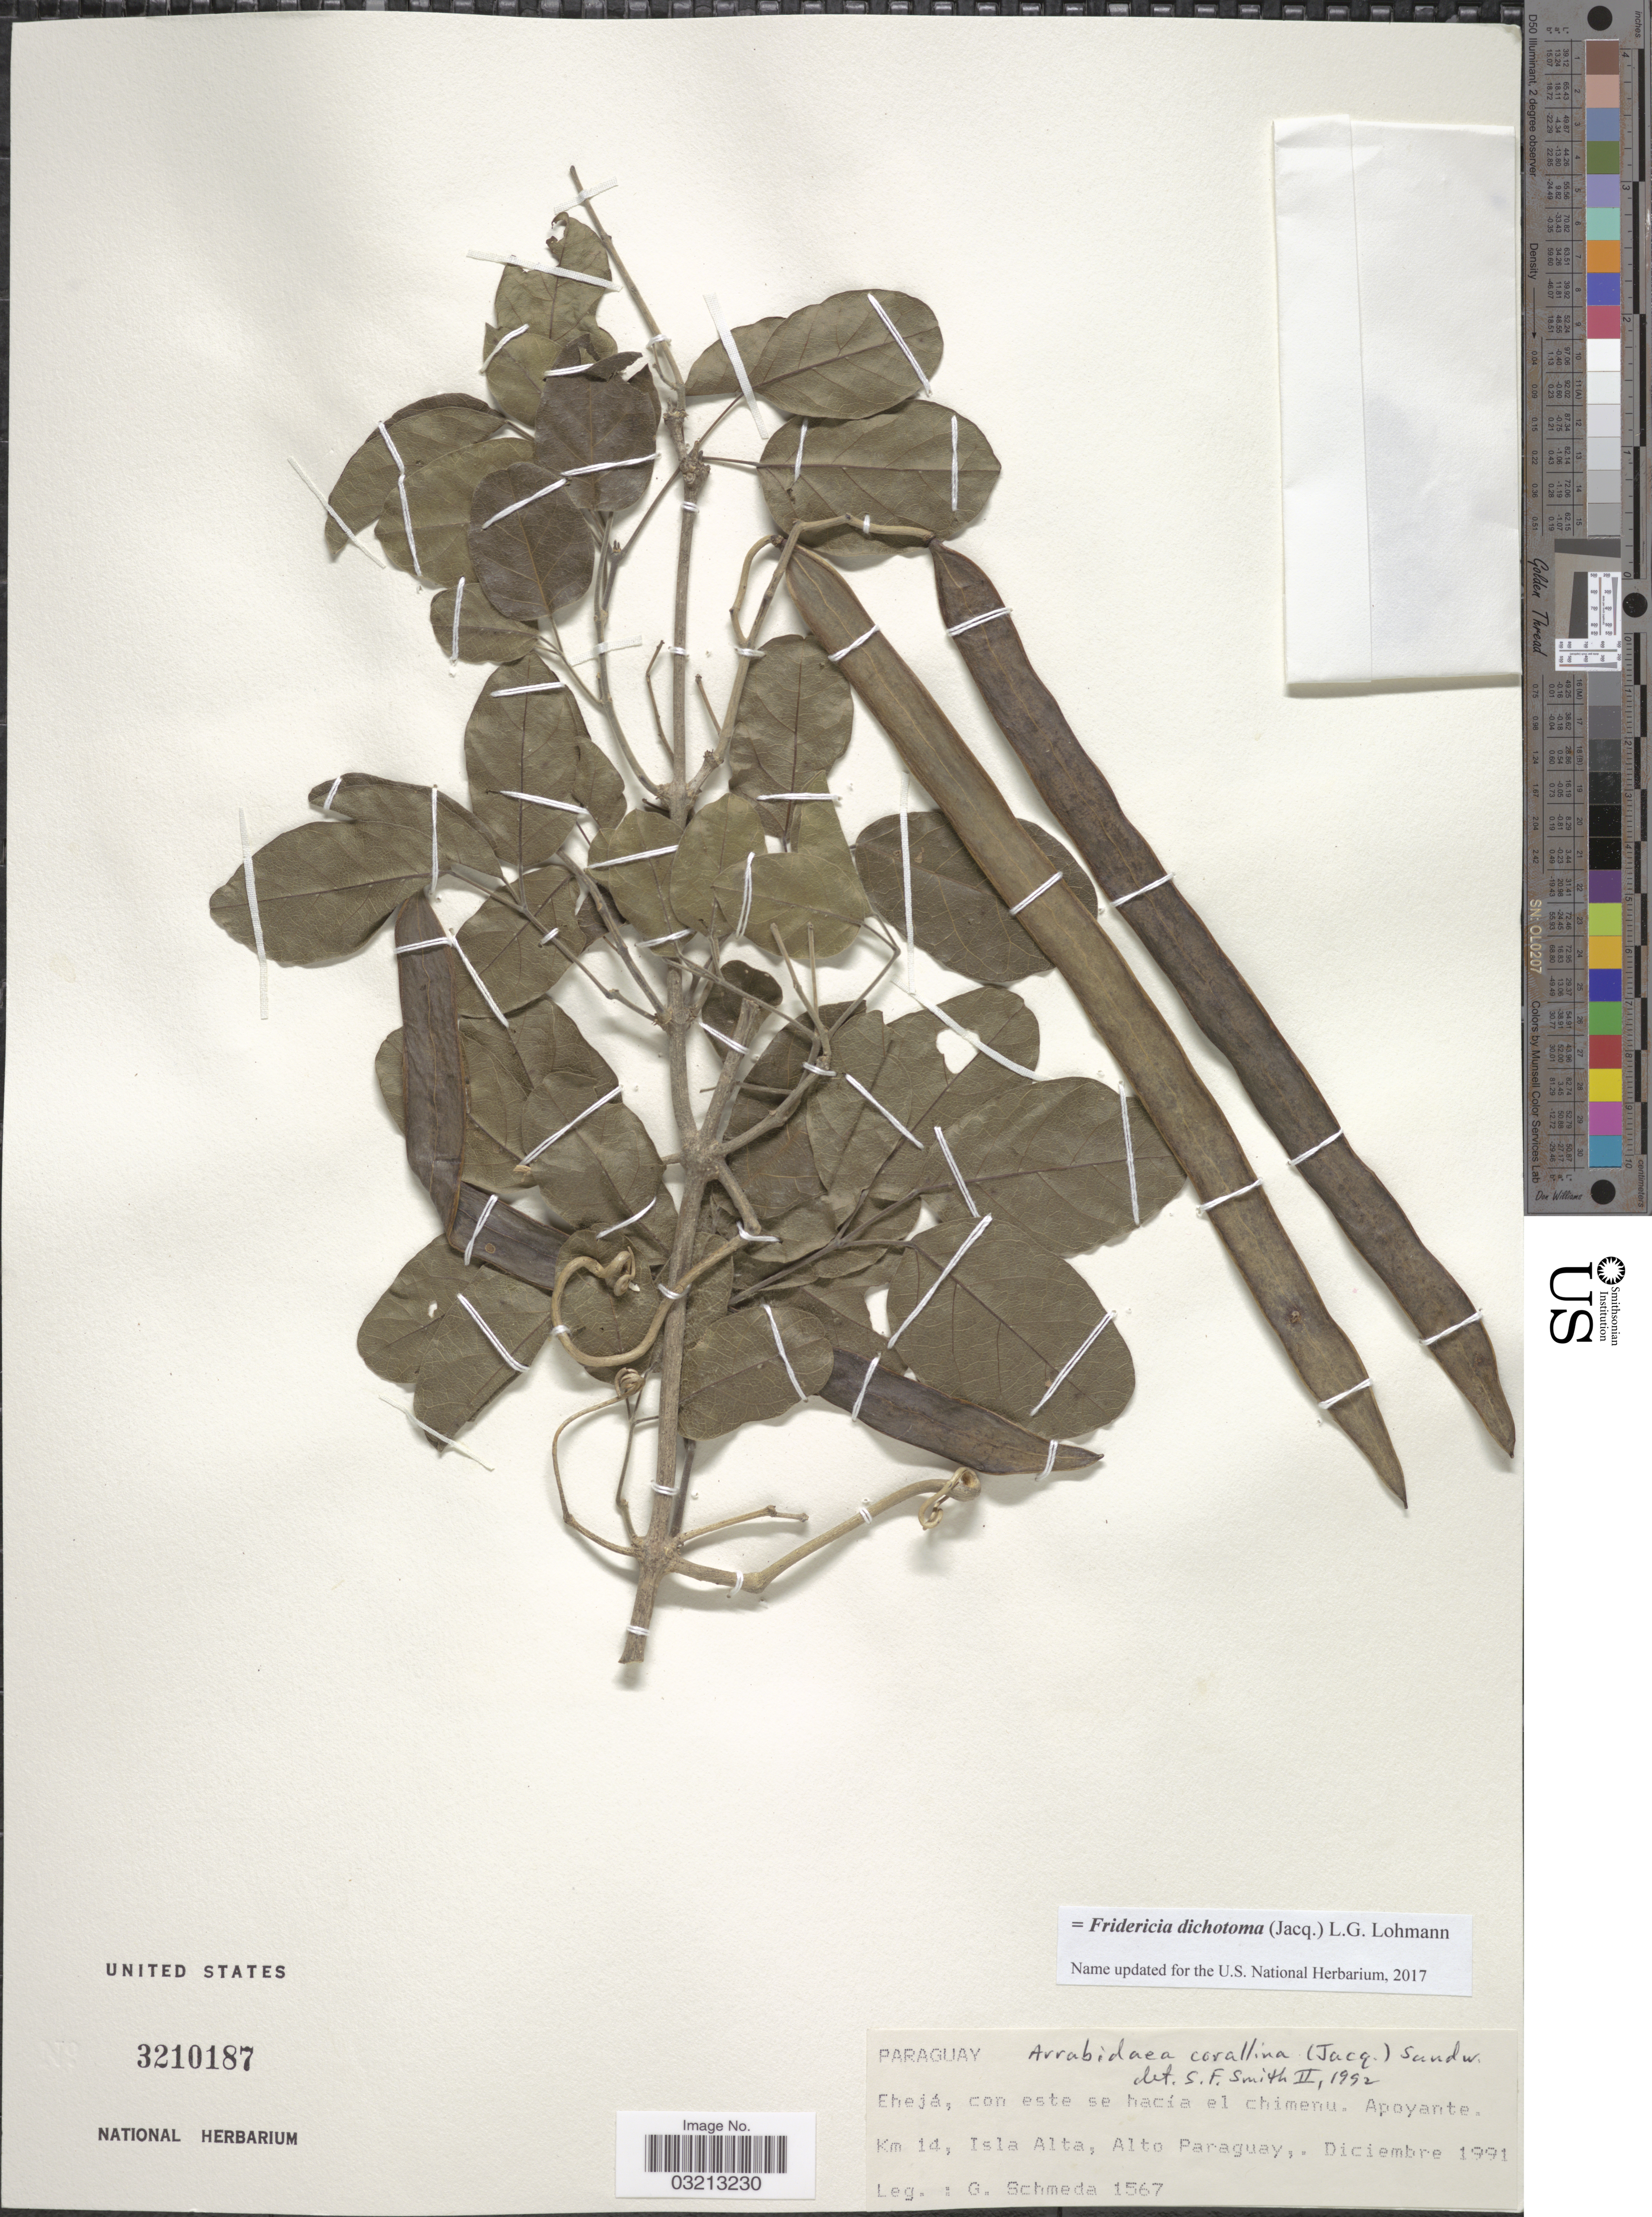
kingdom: Plantae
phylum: Tracheophyta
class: Magnoliopsida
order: Lamiales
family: Bignoniaceae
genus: Fridericia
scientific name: Fridericia dichotoma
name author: (Jacq.) L.G. Lohmann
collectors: G. Schmeda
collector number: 1567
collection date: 1991-12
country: Paraguay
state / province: Alto Paraguay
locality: Km 14, Isla Alta.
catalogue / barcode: US 3210187